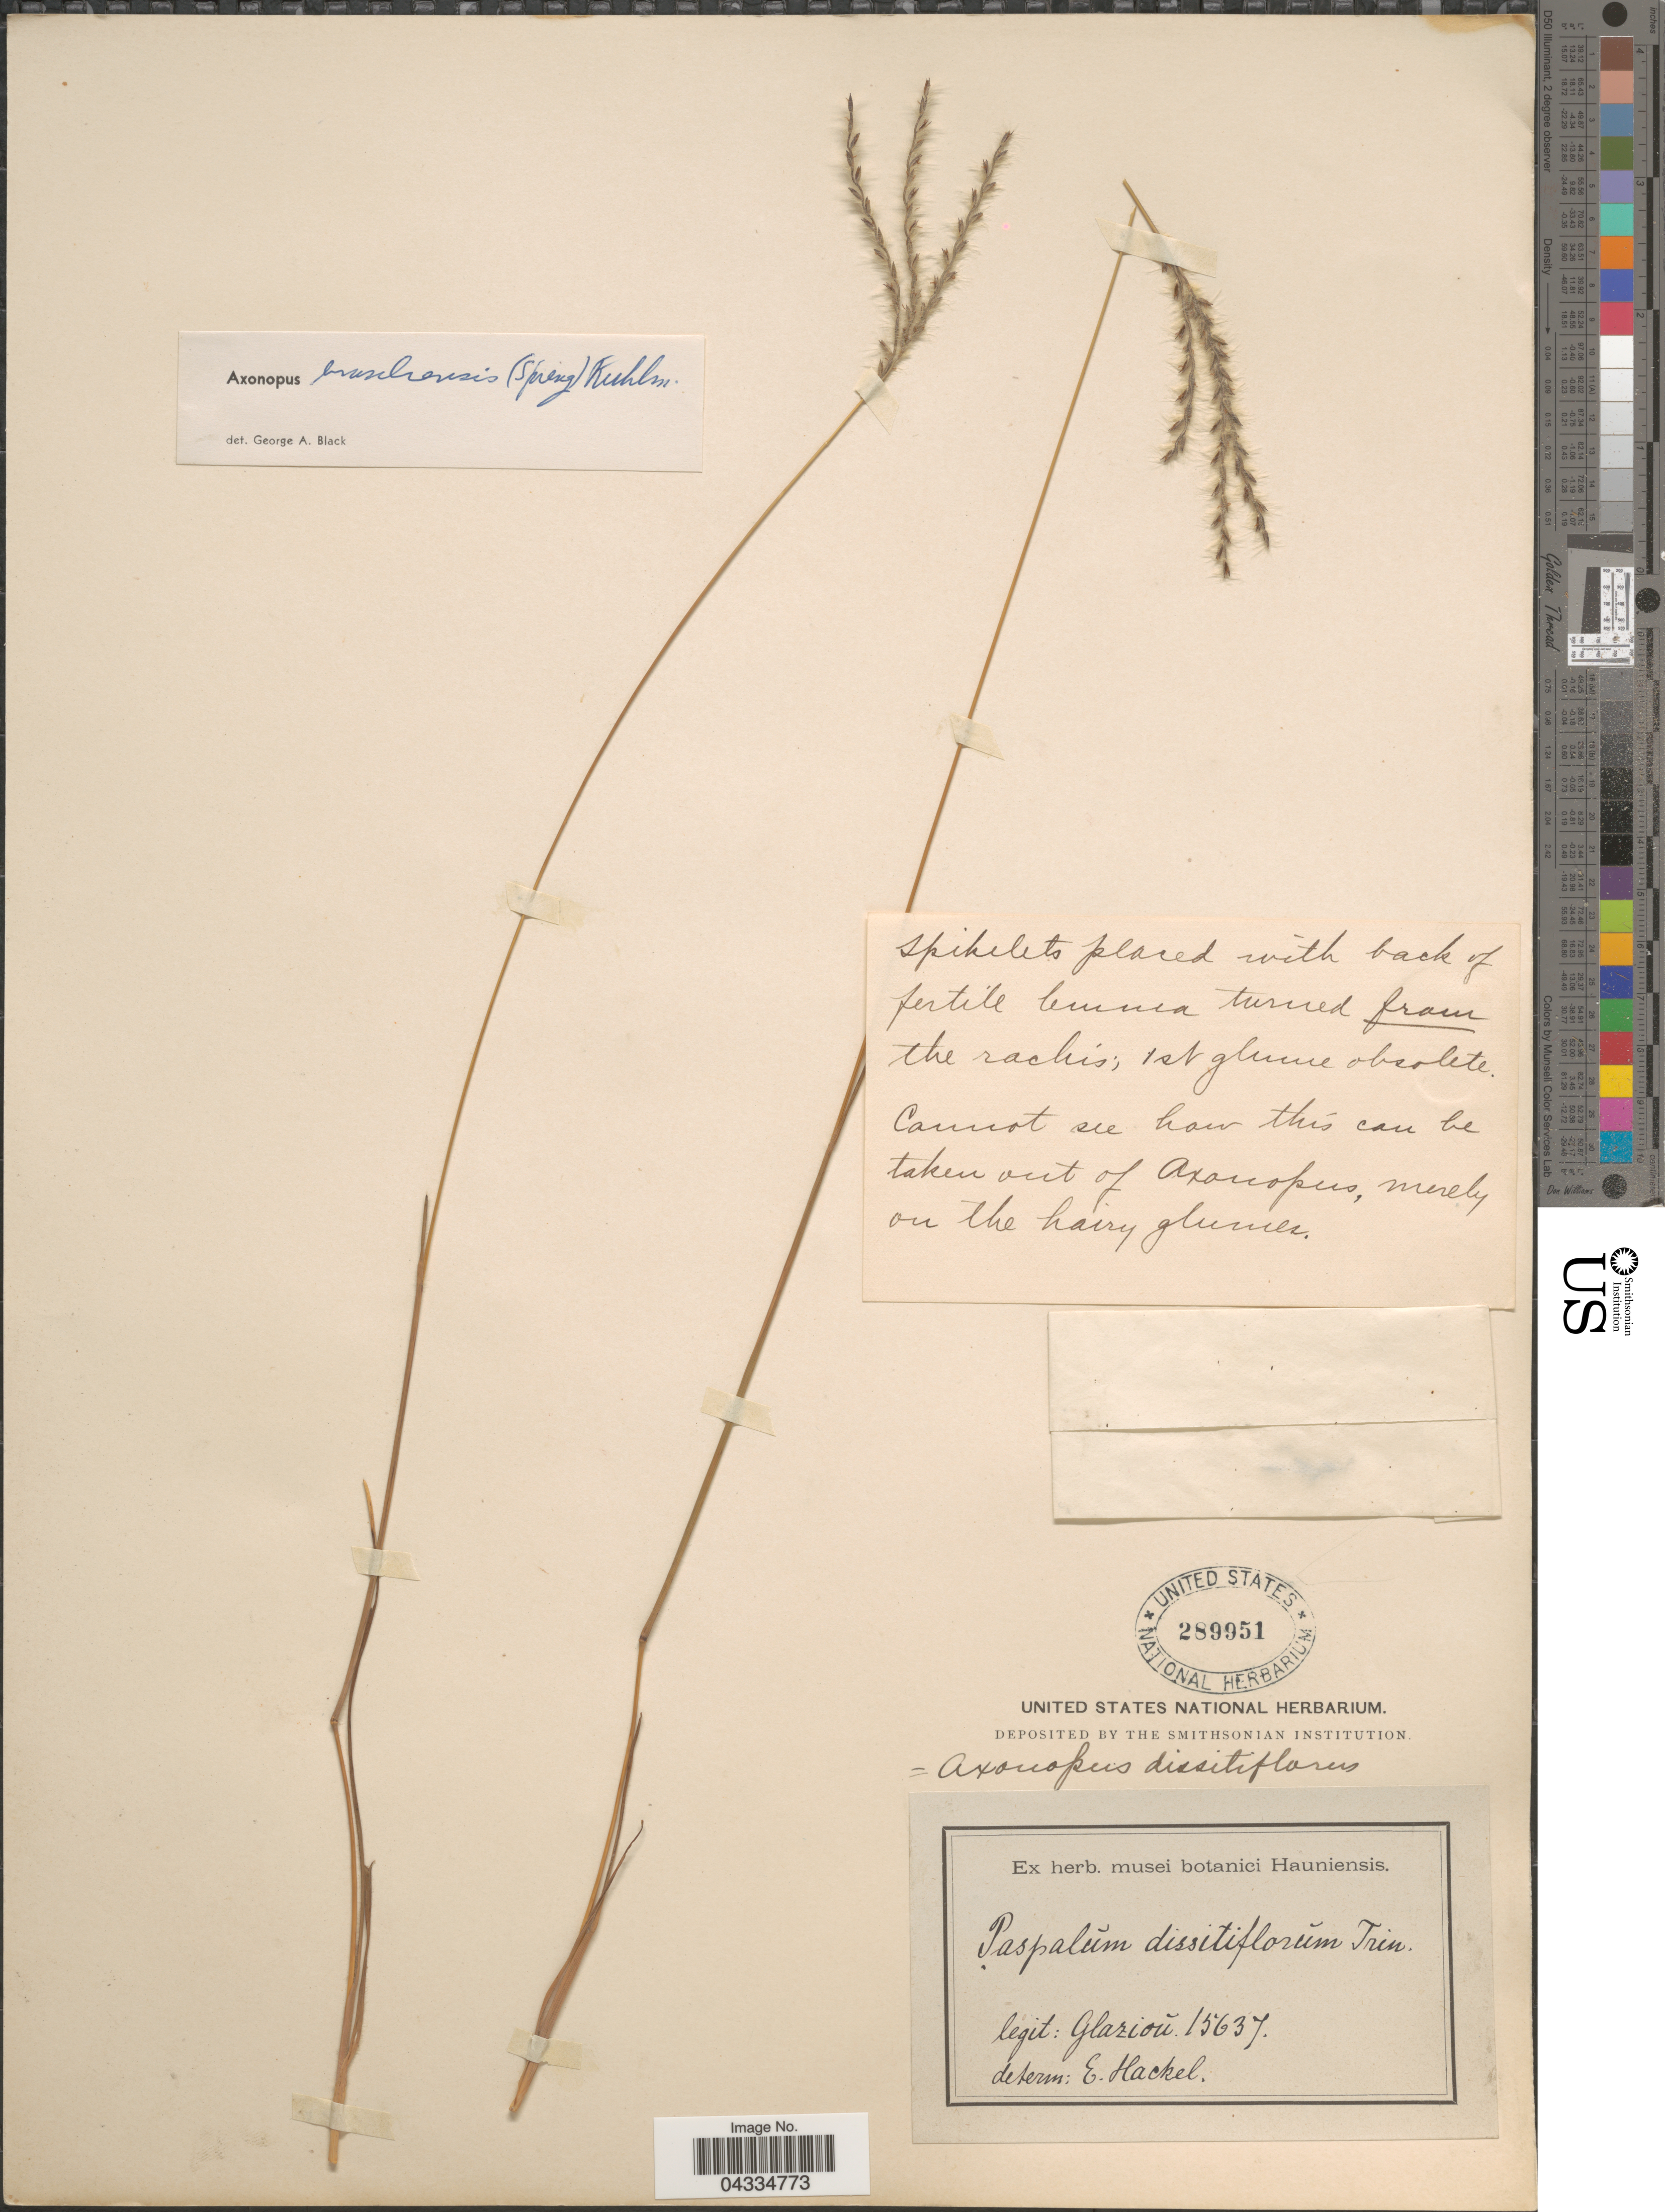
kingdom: Plantae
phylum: Tracheophyta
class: Liliopsida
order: Poales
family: Poaceae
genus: Axonopus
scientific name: Axonopus brasiliensis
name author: Kuhlm.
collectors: Glaziou, --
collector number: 15637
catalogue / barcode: US 289951